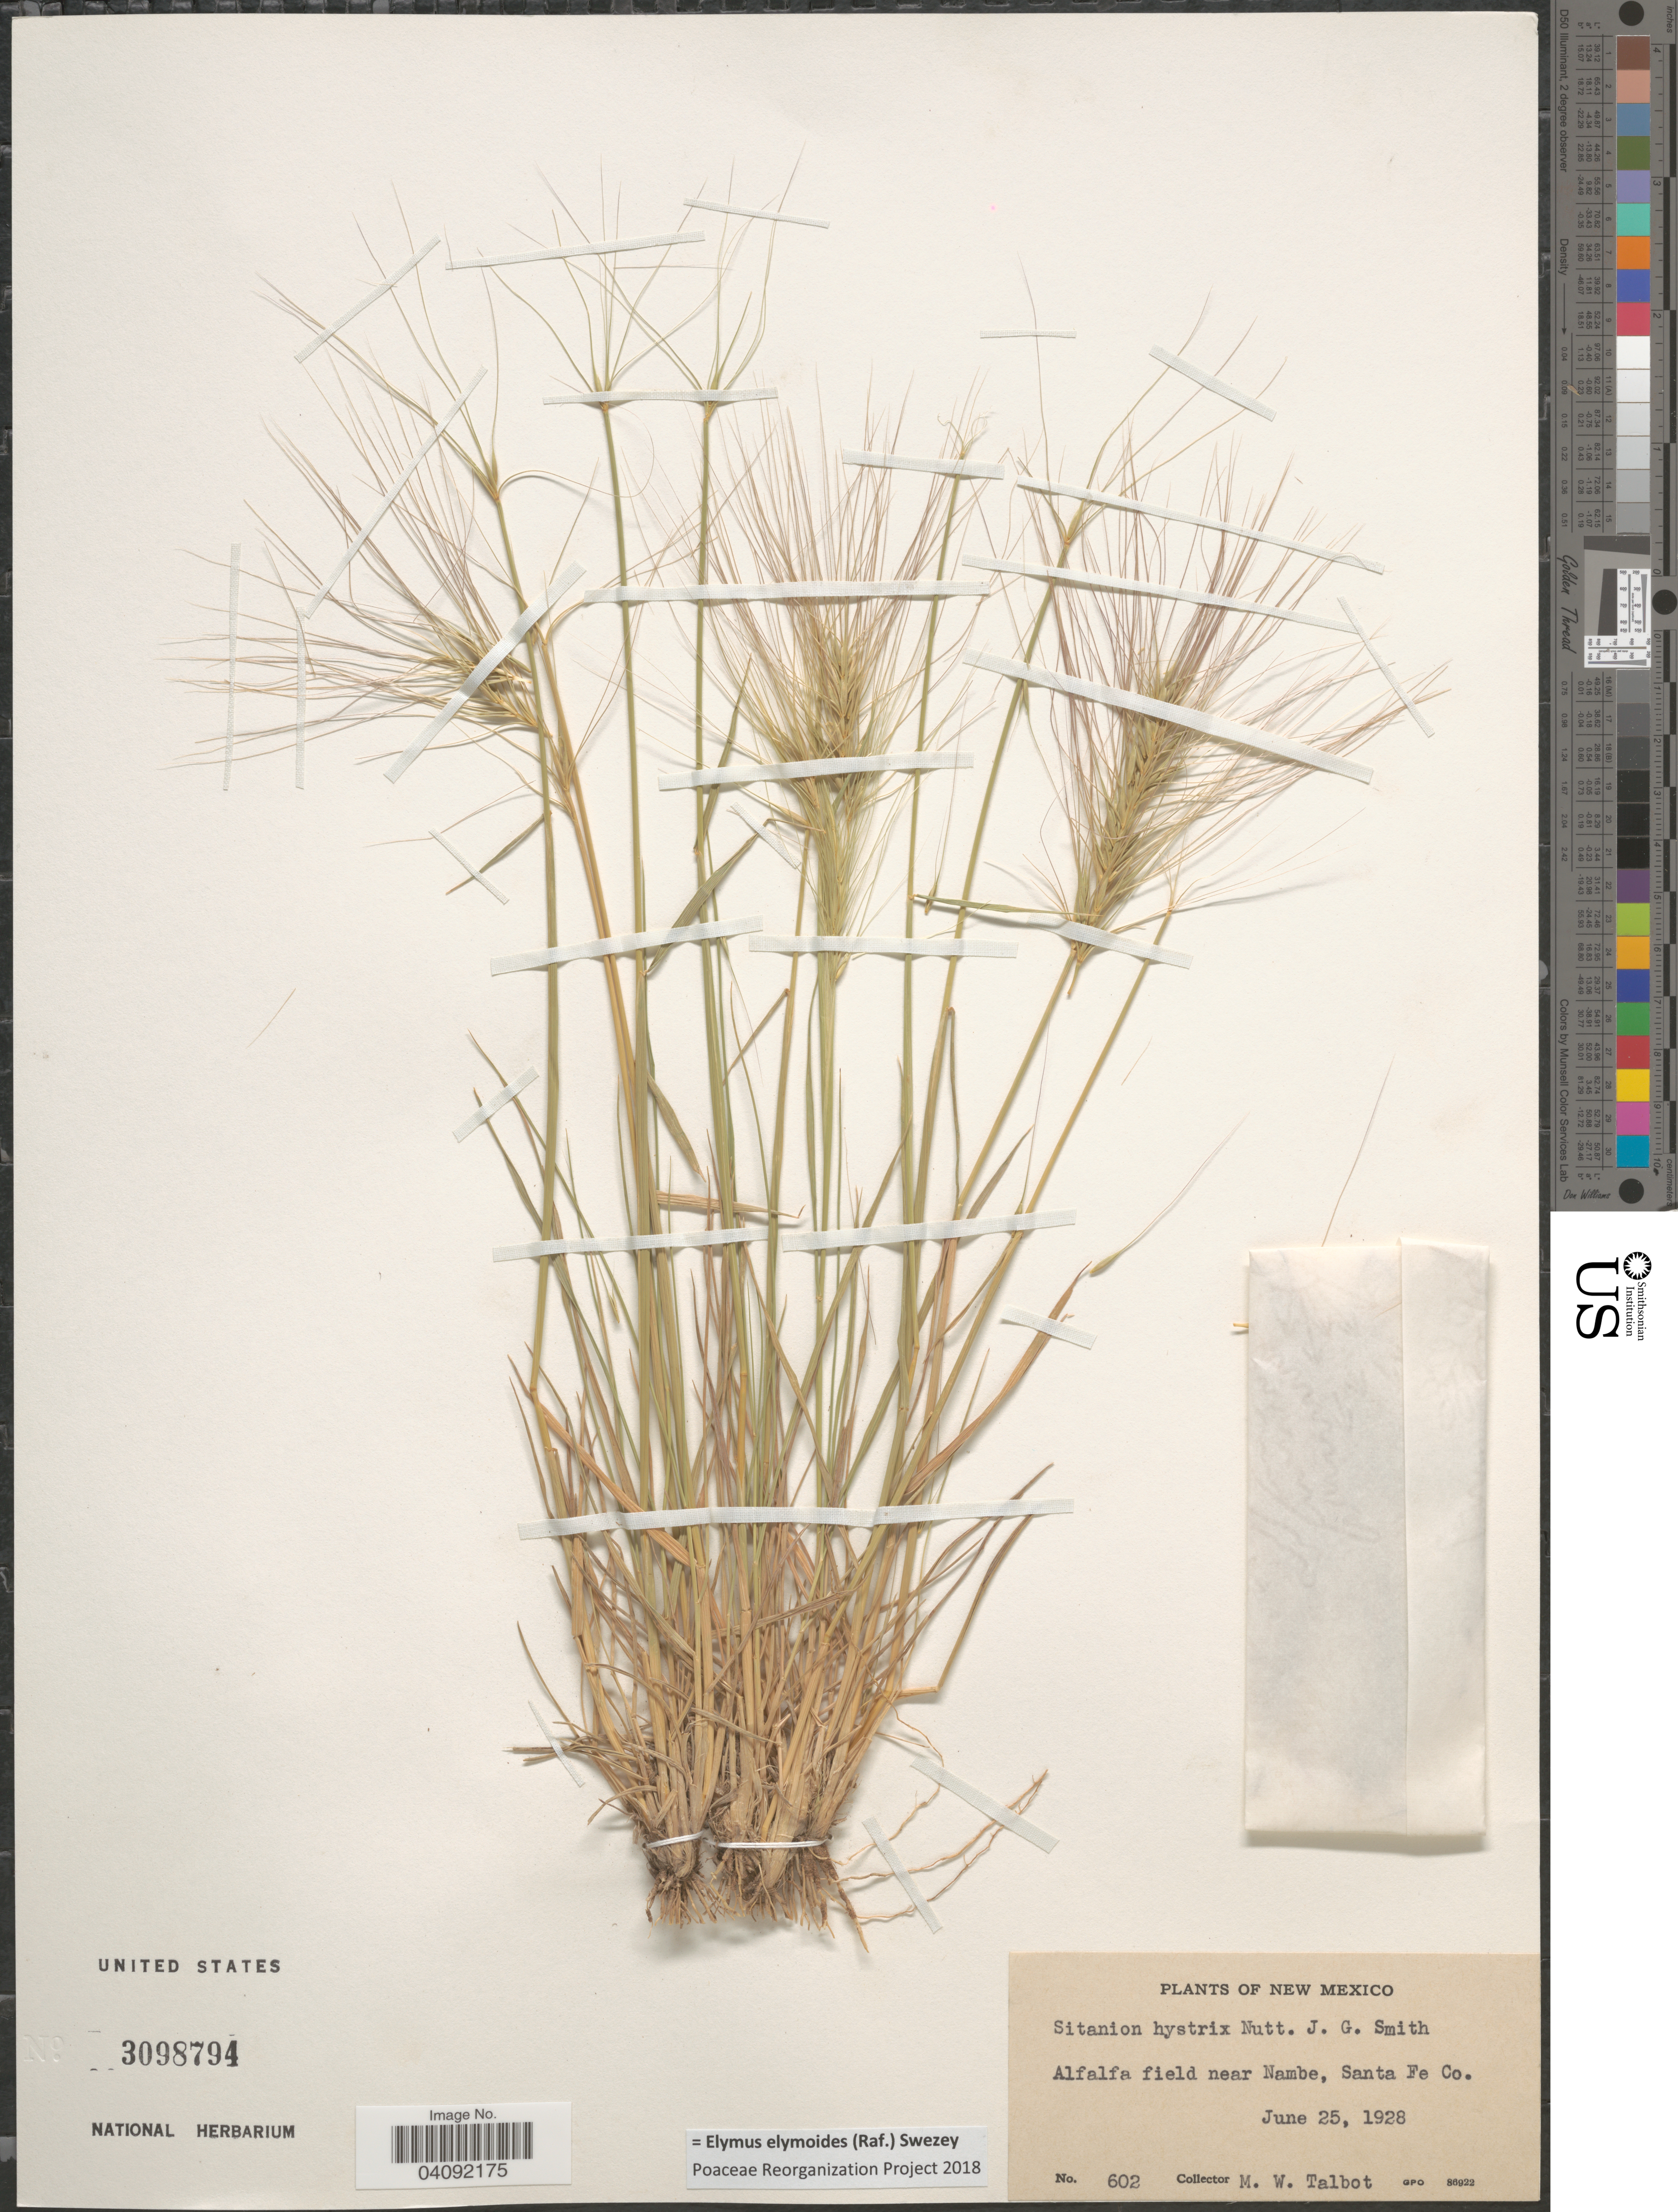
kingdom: Plantae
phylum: Tracheophyta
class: Liliopsida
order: Poales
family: Poaceae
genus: Elymus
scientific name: Elymus elymoides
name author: (Raf.) Swezey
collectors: M. Talbot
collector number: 602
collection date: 1928-06-25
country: United States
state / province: New Mexico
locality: Alfalfa field near Nambe, Santa Fe Co.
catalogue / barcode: US 3098794